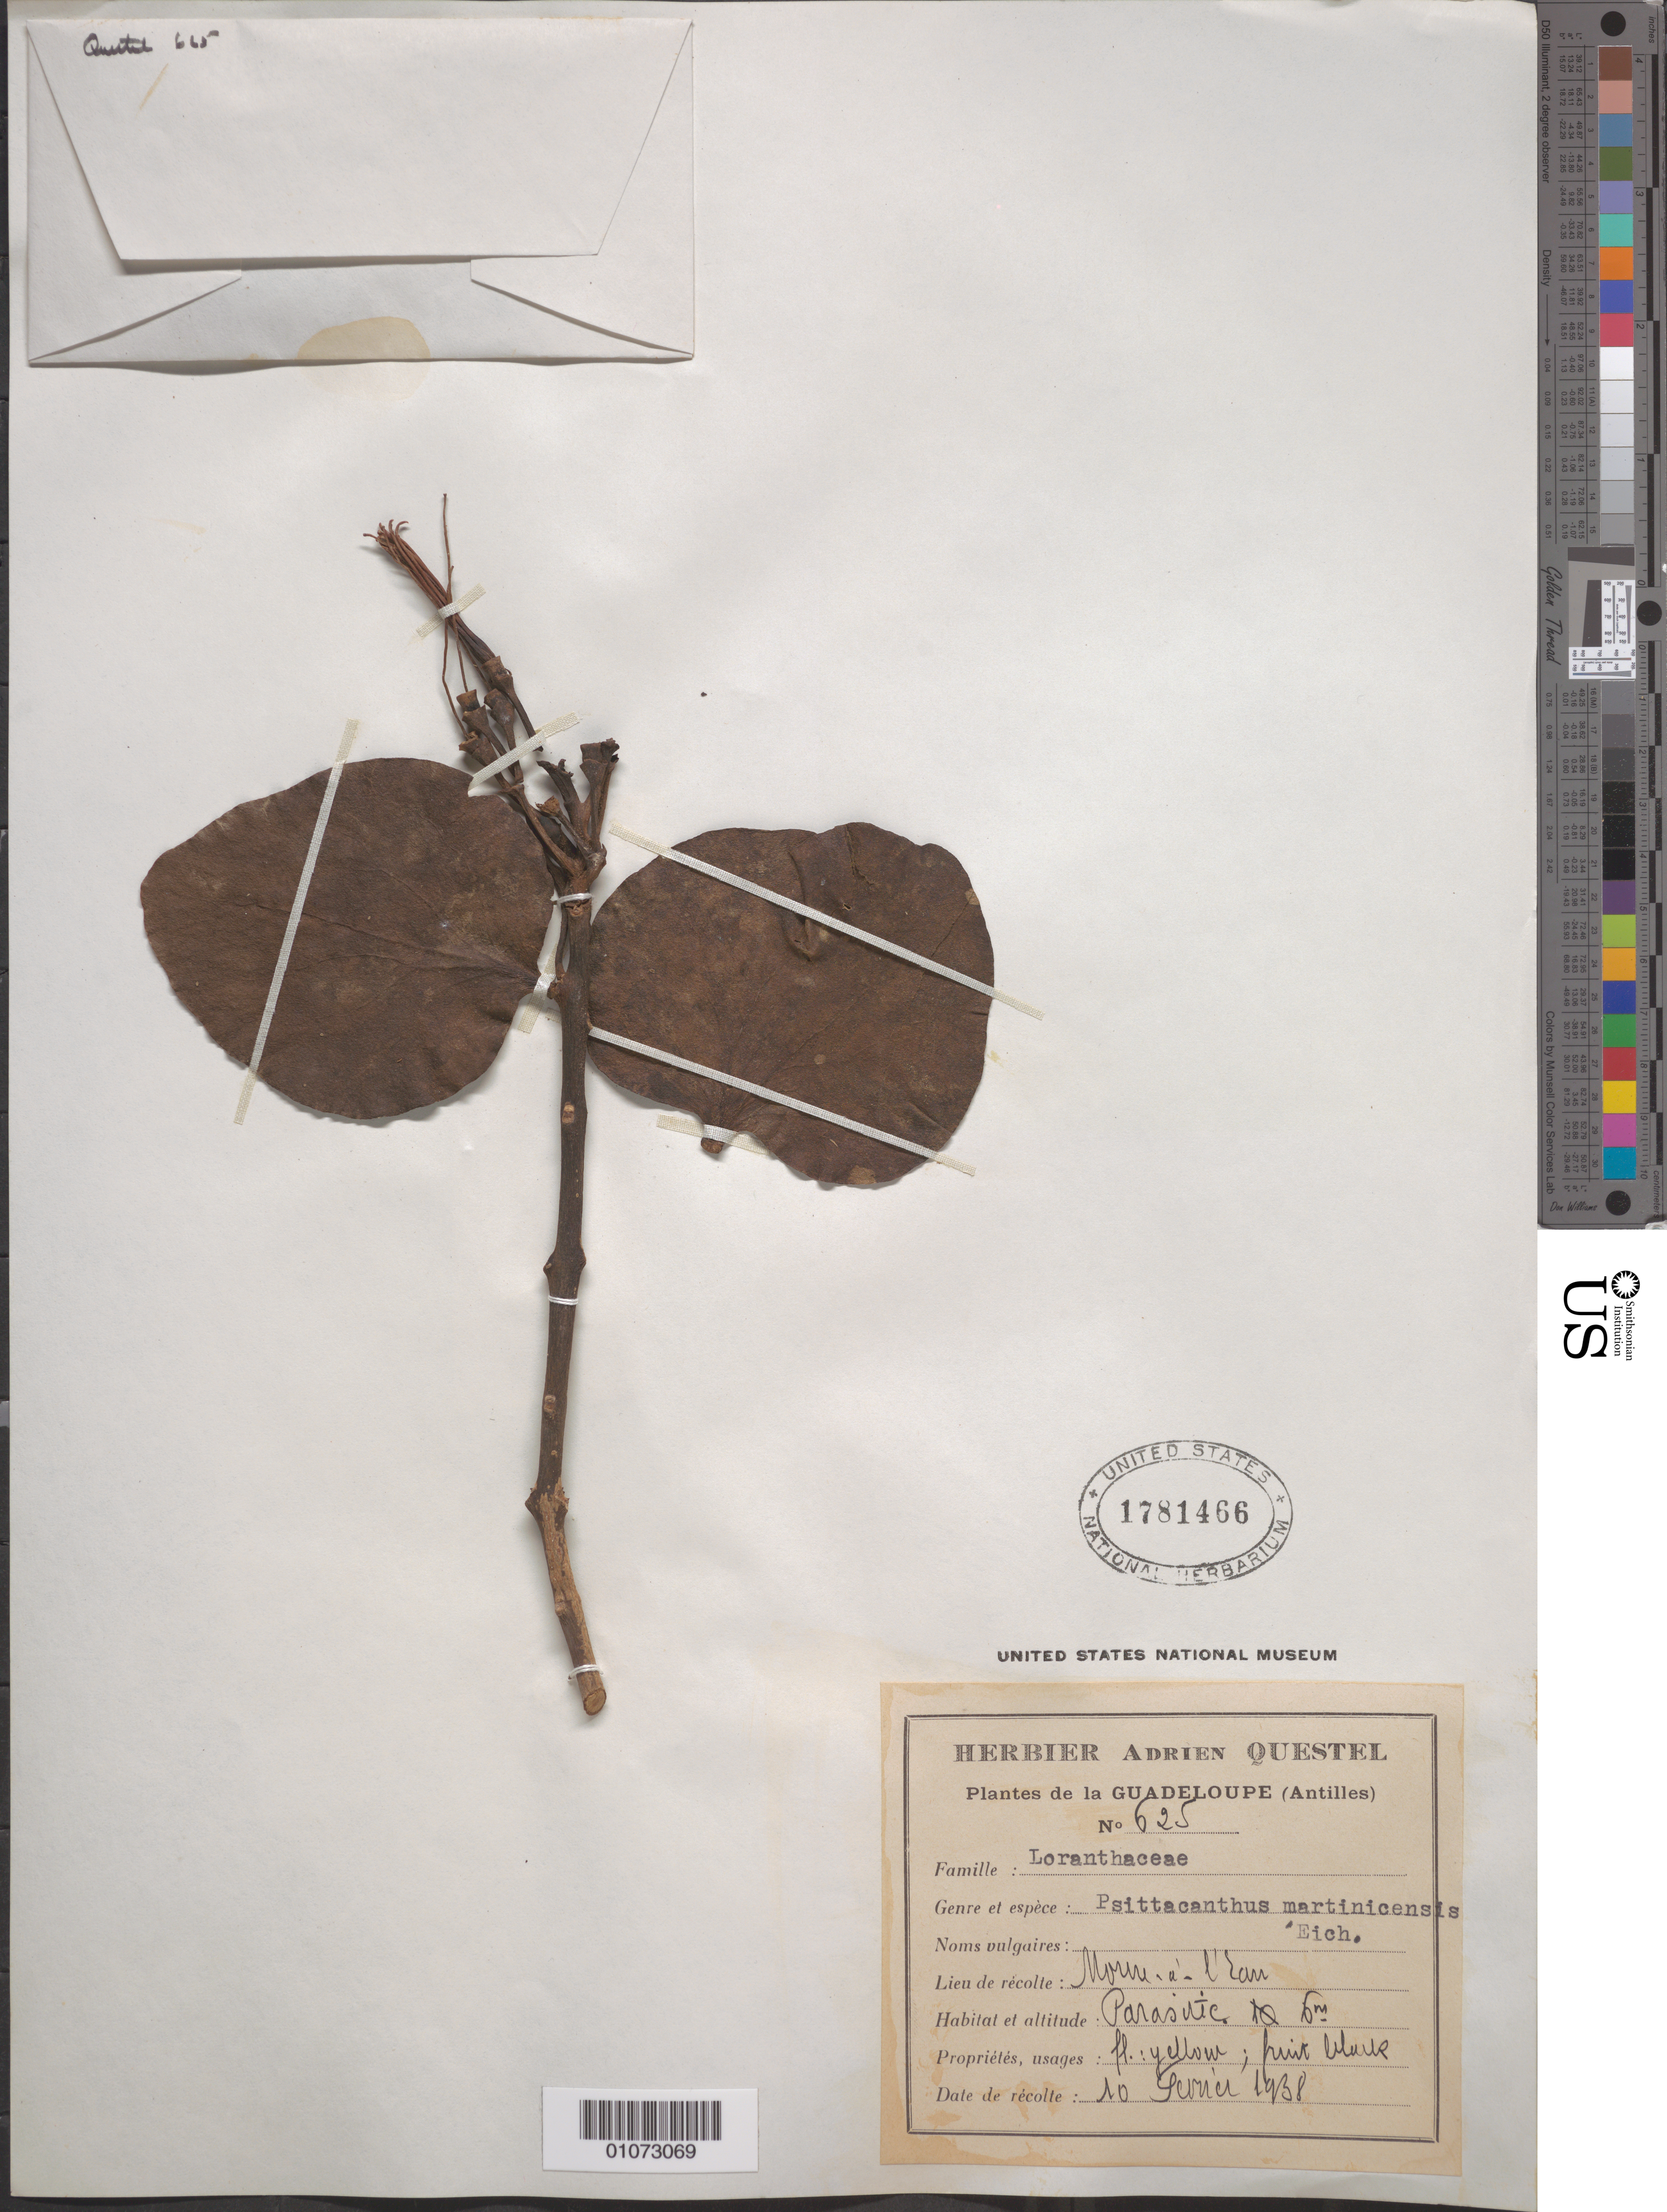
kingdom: Plantae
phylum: Tracheophyta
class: Magnoliopsida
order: Santalales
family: Loranthaceae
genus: Psittacanthus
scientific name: Psittacanthus martinicensis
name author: (C. Presl ex Schult. f.) Eichler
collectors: A. Questel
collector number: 625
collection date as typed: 10 Feb 1938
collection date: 1938-02-10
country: Guadeloupe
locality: Morne-a-l'Eau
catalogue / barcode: US 1781466